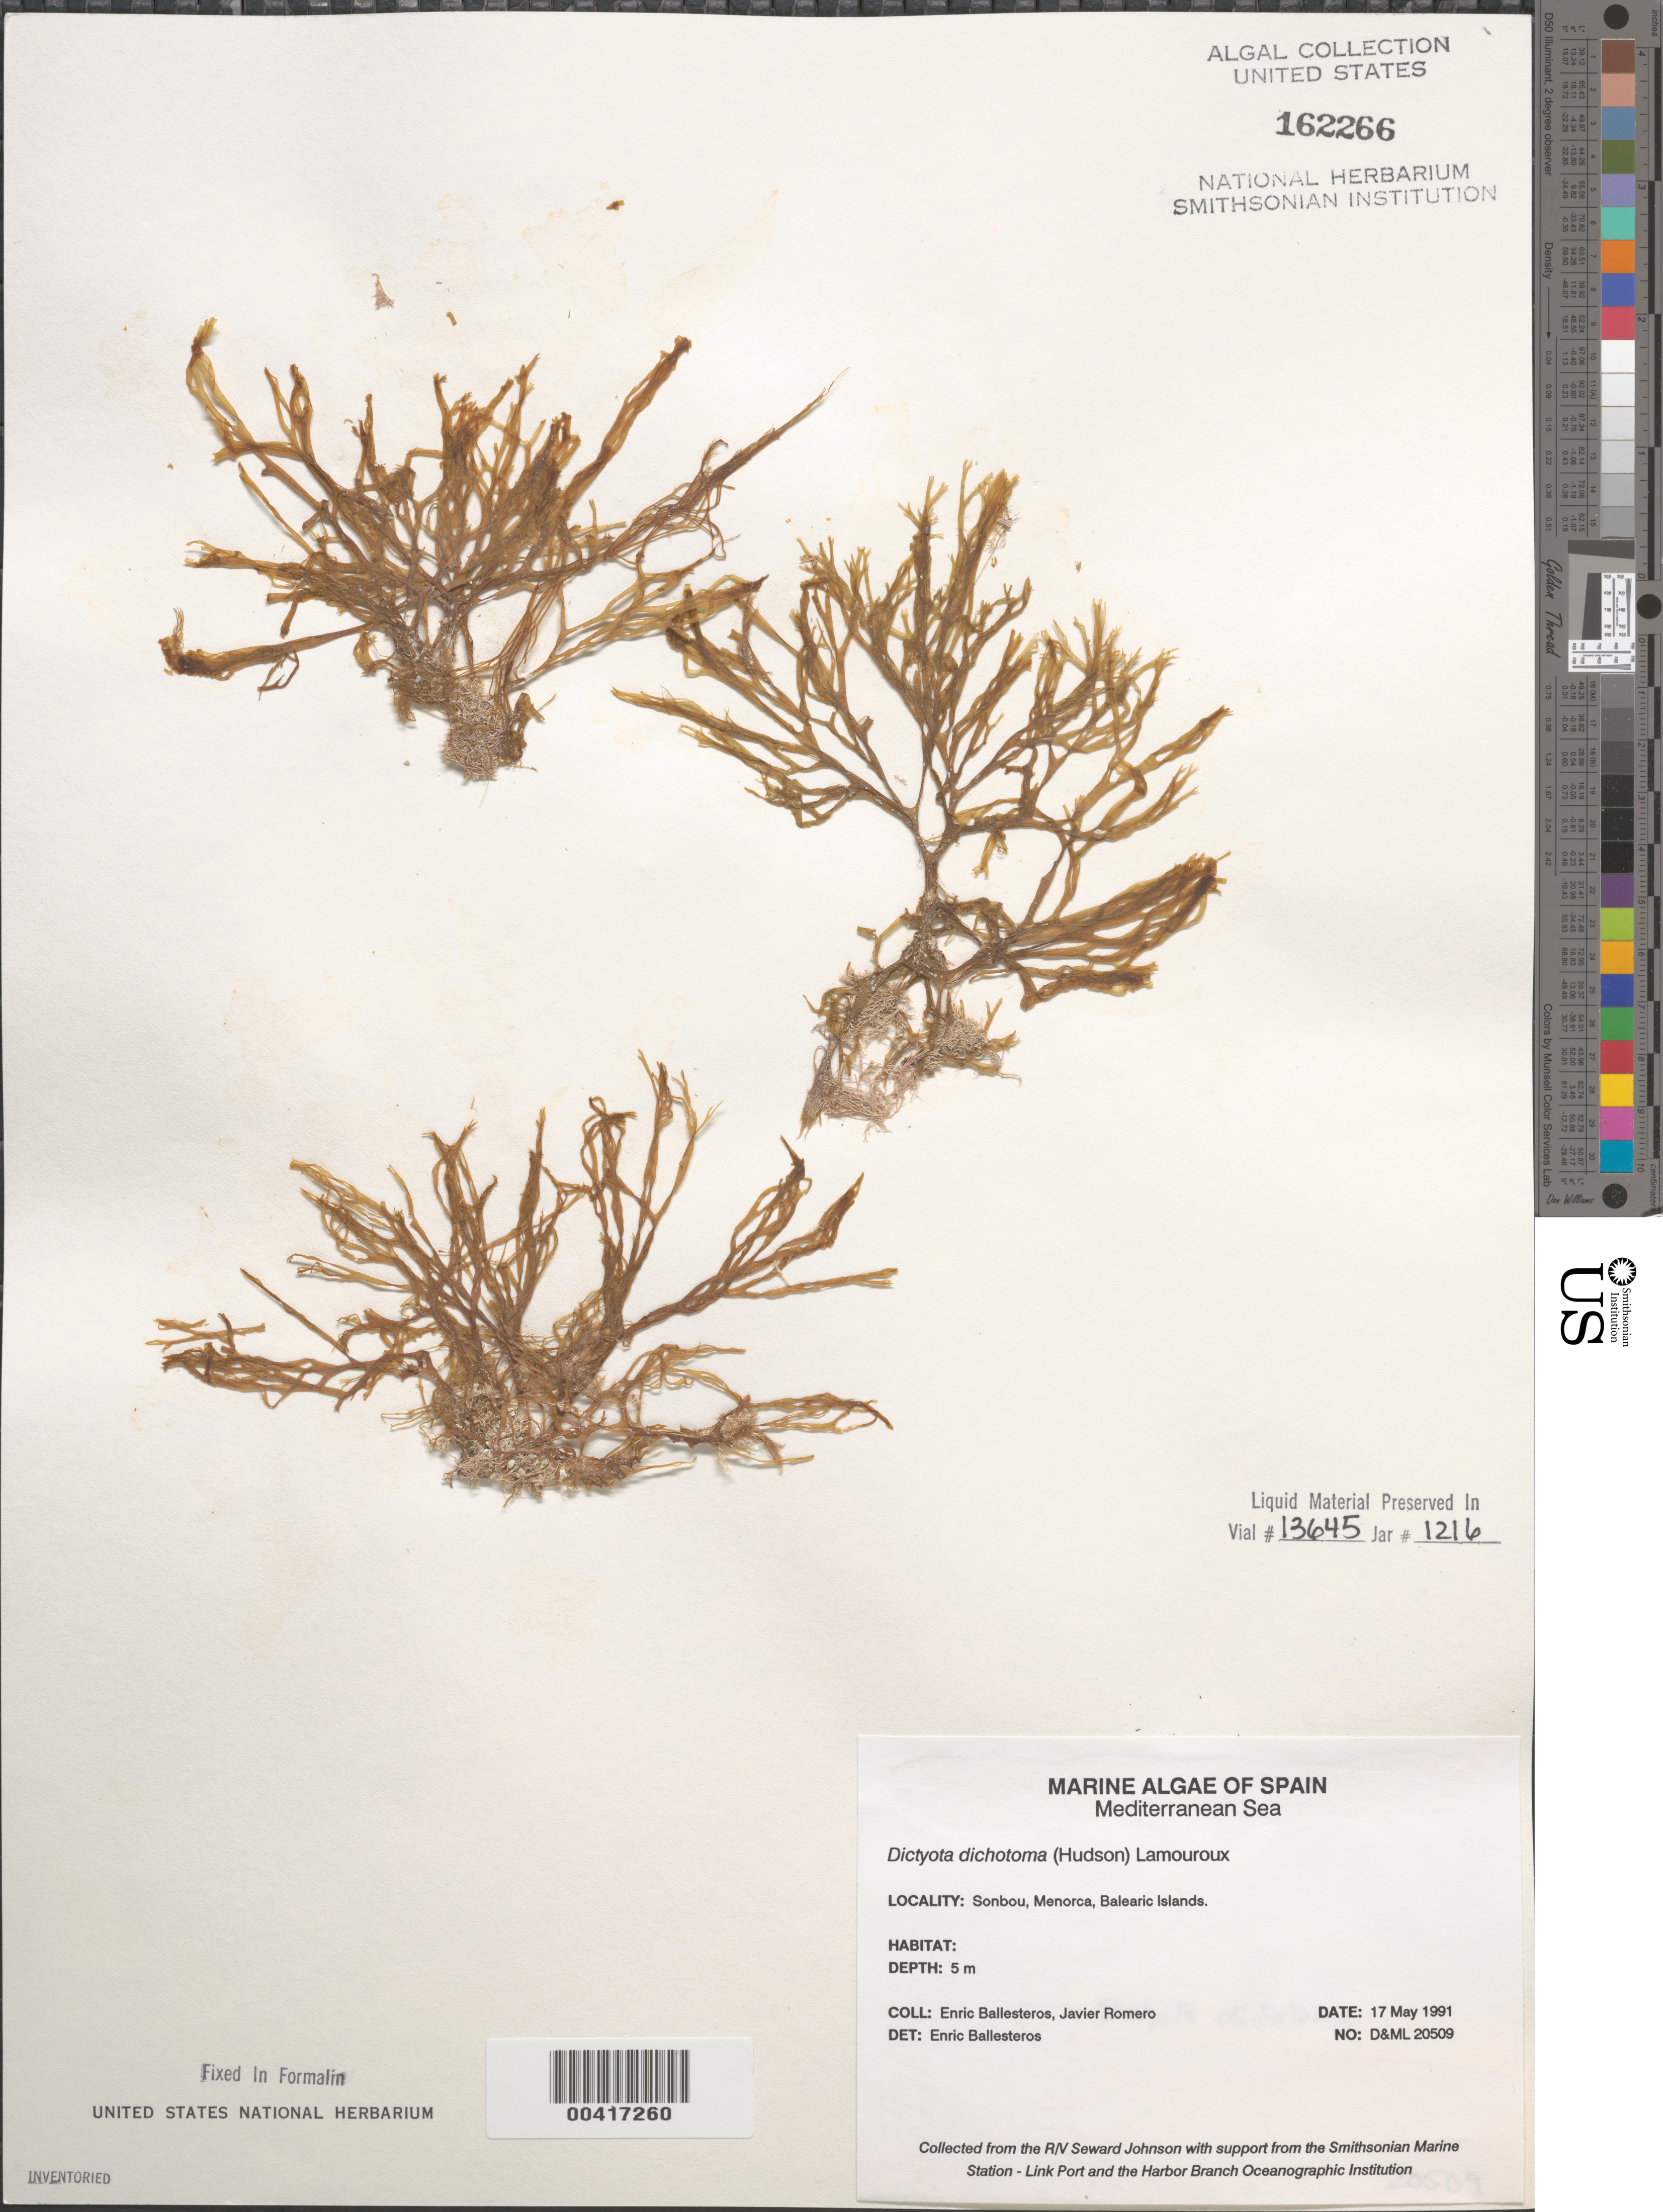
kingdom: Chromista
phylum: Ochrophyta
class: Phaeophyceae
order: Dictyotales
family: Dictyotaceae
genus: Dictyota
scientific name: Dictyota dichotoma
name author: (Huds.) J.V.Lamouroux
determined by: Ballesteros, E.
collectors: E. Ballesteros & J. Romero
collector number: D&ML 20509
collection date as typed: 17 May 1991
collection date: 1991-05-17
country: Spain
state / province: Islas Baleares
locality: Sonbou, menorca, balearic islands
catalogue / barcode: US 162266